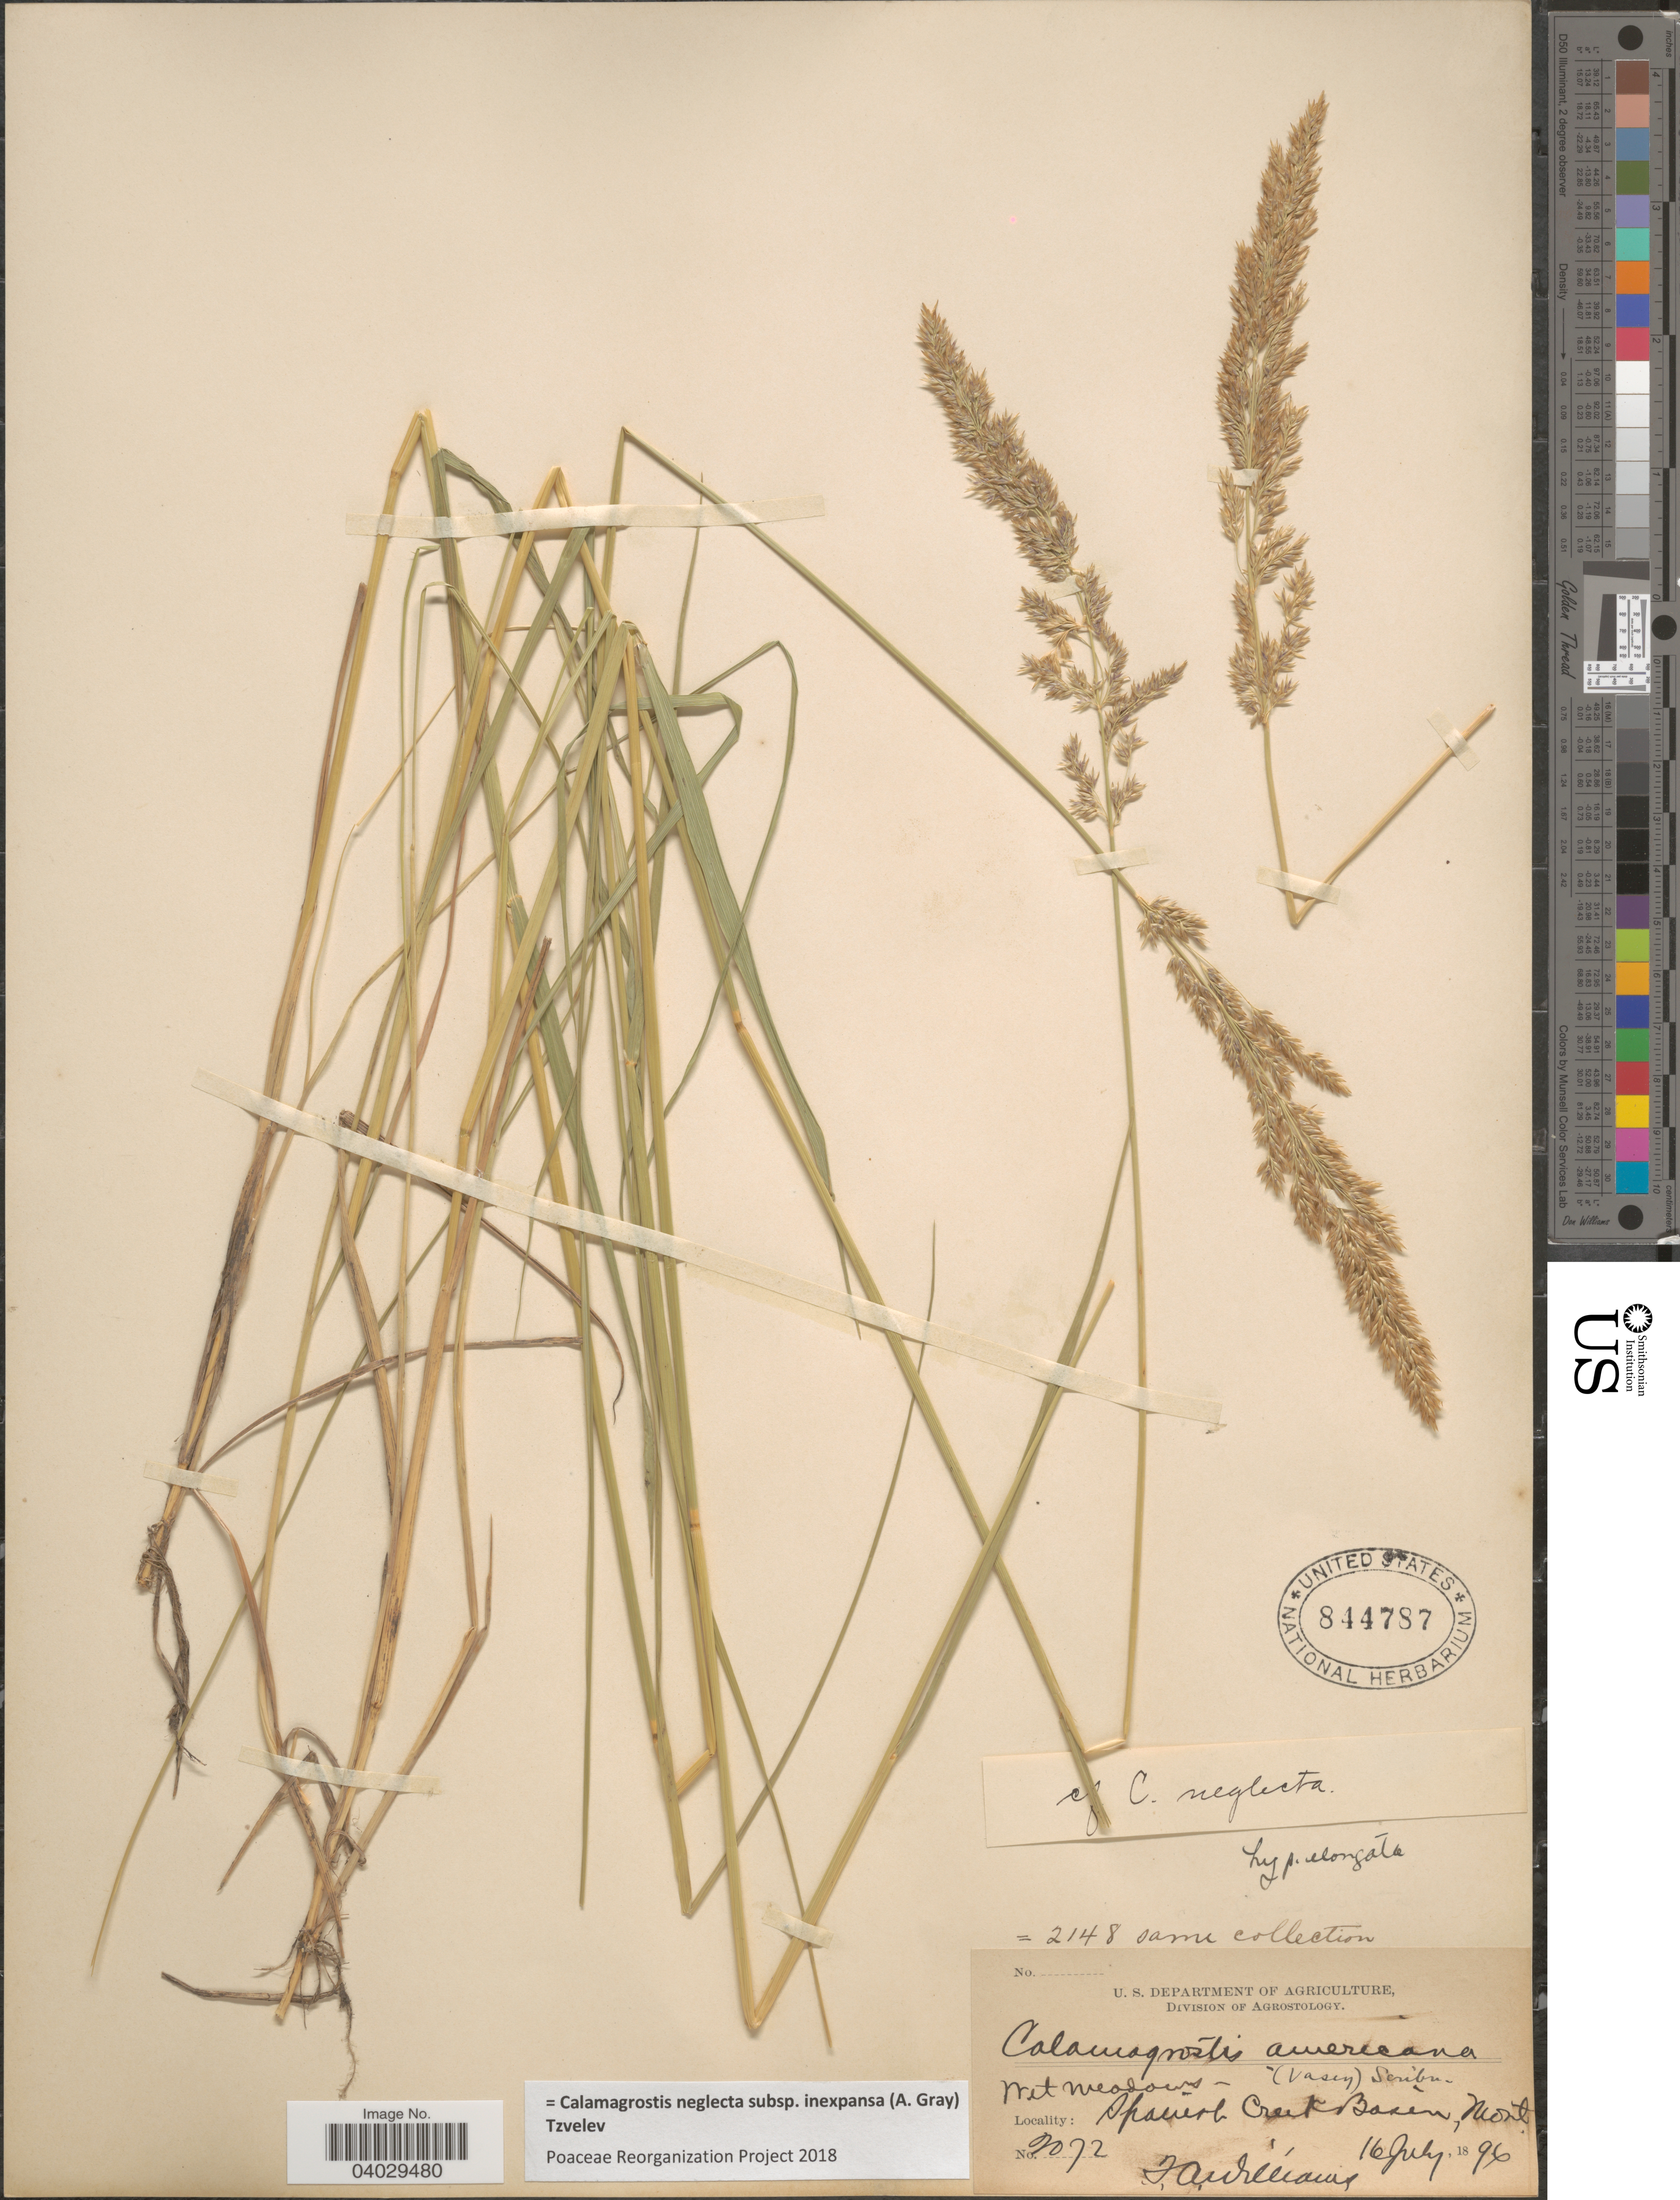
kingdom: Plantae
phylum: Tracheophyta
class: Liliopsida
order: Poales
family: Poaceae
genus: Calamagrostis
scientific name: Calamagrostis neglecta subsp. inexpansa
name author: (A. Gray) Tzvelev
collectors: T. Williams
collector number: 2072*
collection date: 1896-07-16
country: United States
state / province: Montana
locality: Spanish Creek Basin.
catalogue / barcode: US 844787